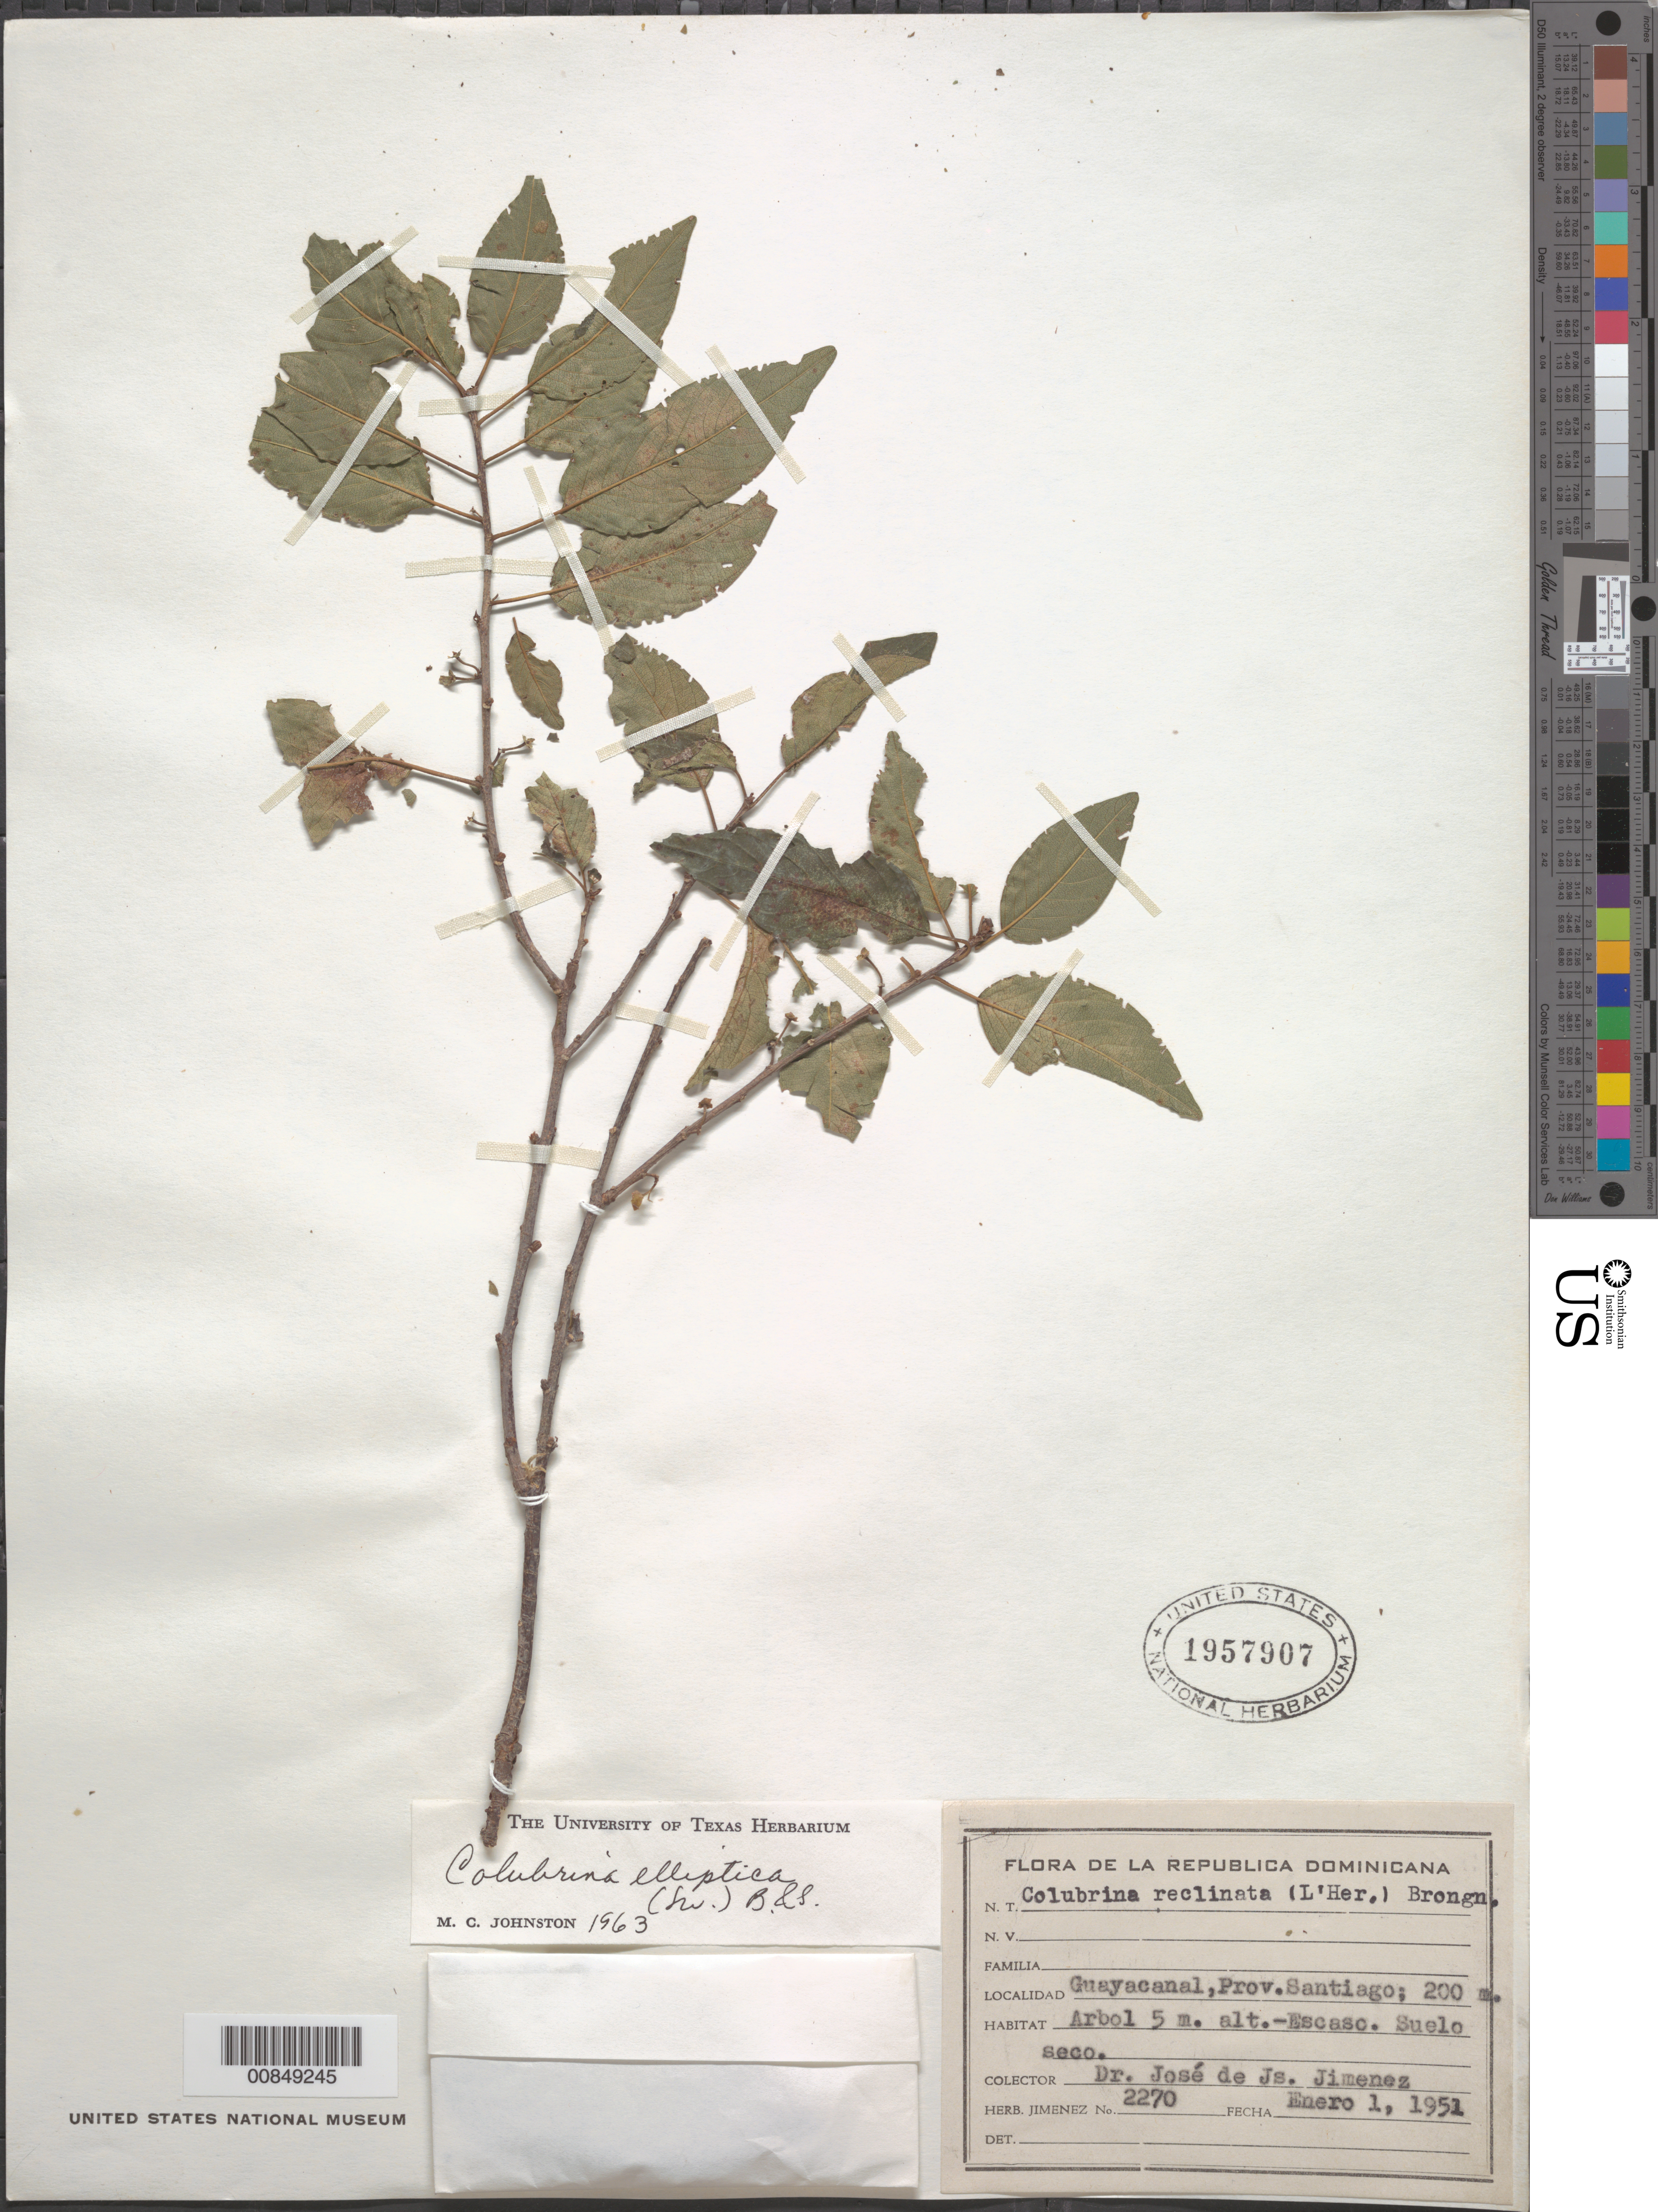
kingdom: Plantae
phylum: Tracheophyta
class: Magnoliopsida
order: Rosales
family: Rhamnaceae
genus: Colubrina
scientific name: Colubrina elliptica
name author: (Sw.) Brizicky & W.L. Stern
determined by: Johnston, Marshall C.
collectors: J. J. Jiménez Almonte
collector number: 2270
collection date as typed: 01 Jan 1951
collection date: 1951-01-01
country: Dominican Republic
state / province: Santiago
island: Hispaniola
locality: Guayacanal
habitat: Suelo seco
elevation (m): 200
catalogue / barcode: US 1959707